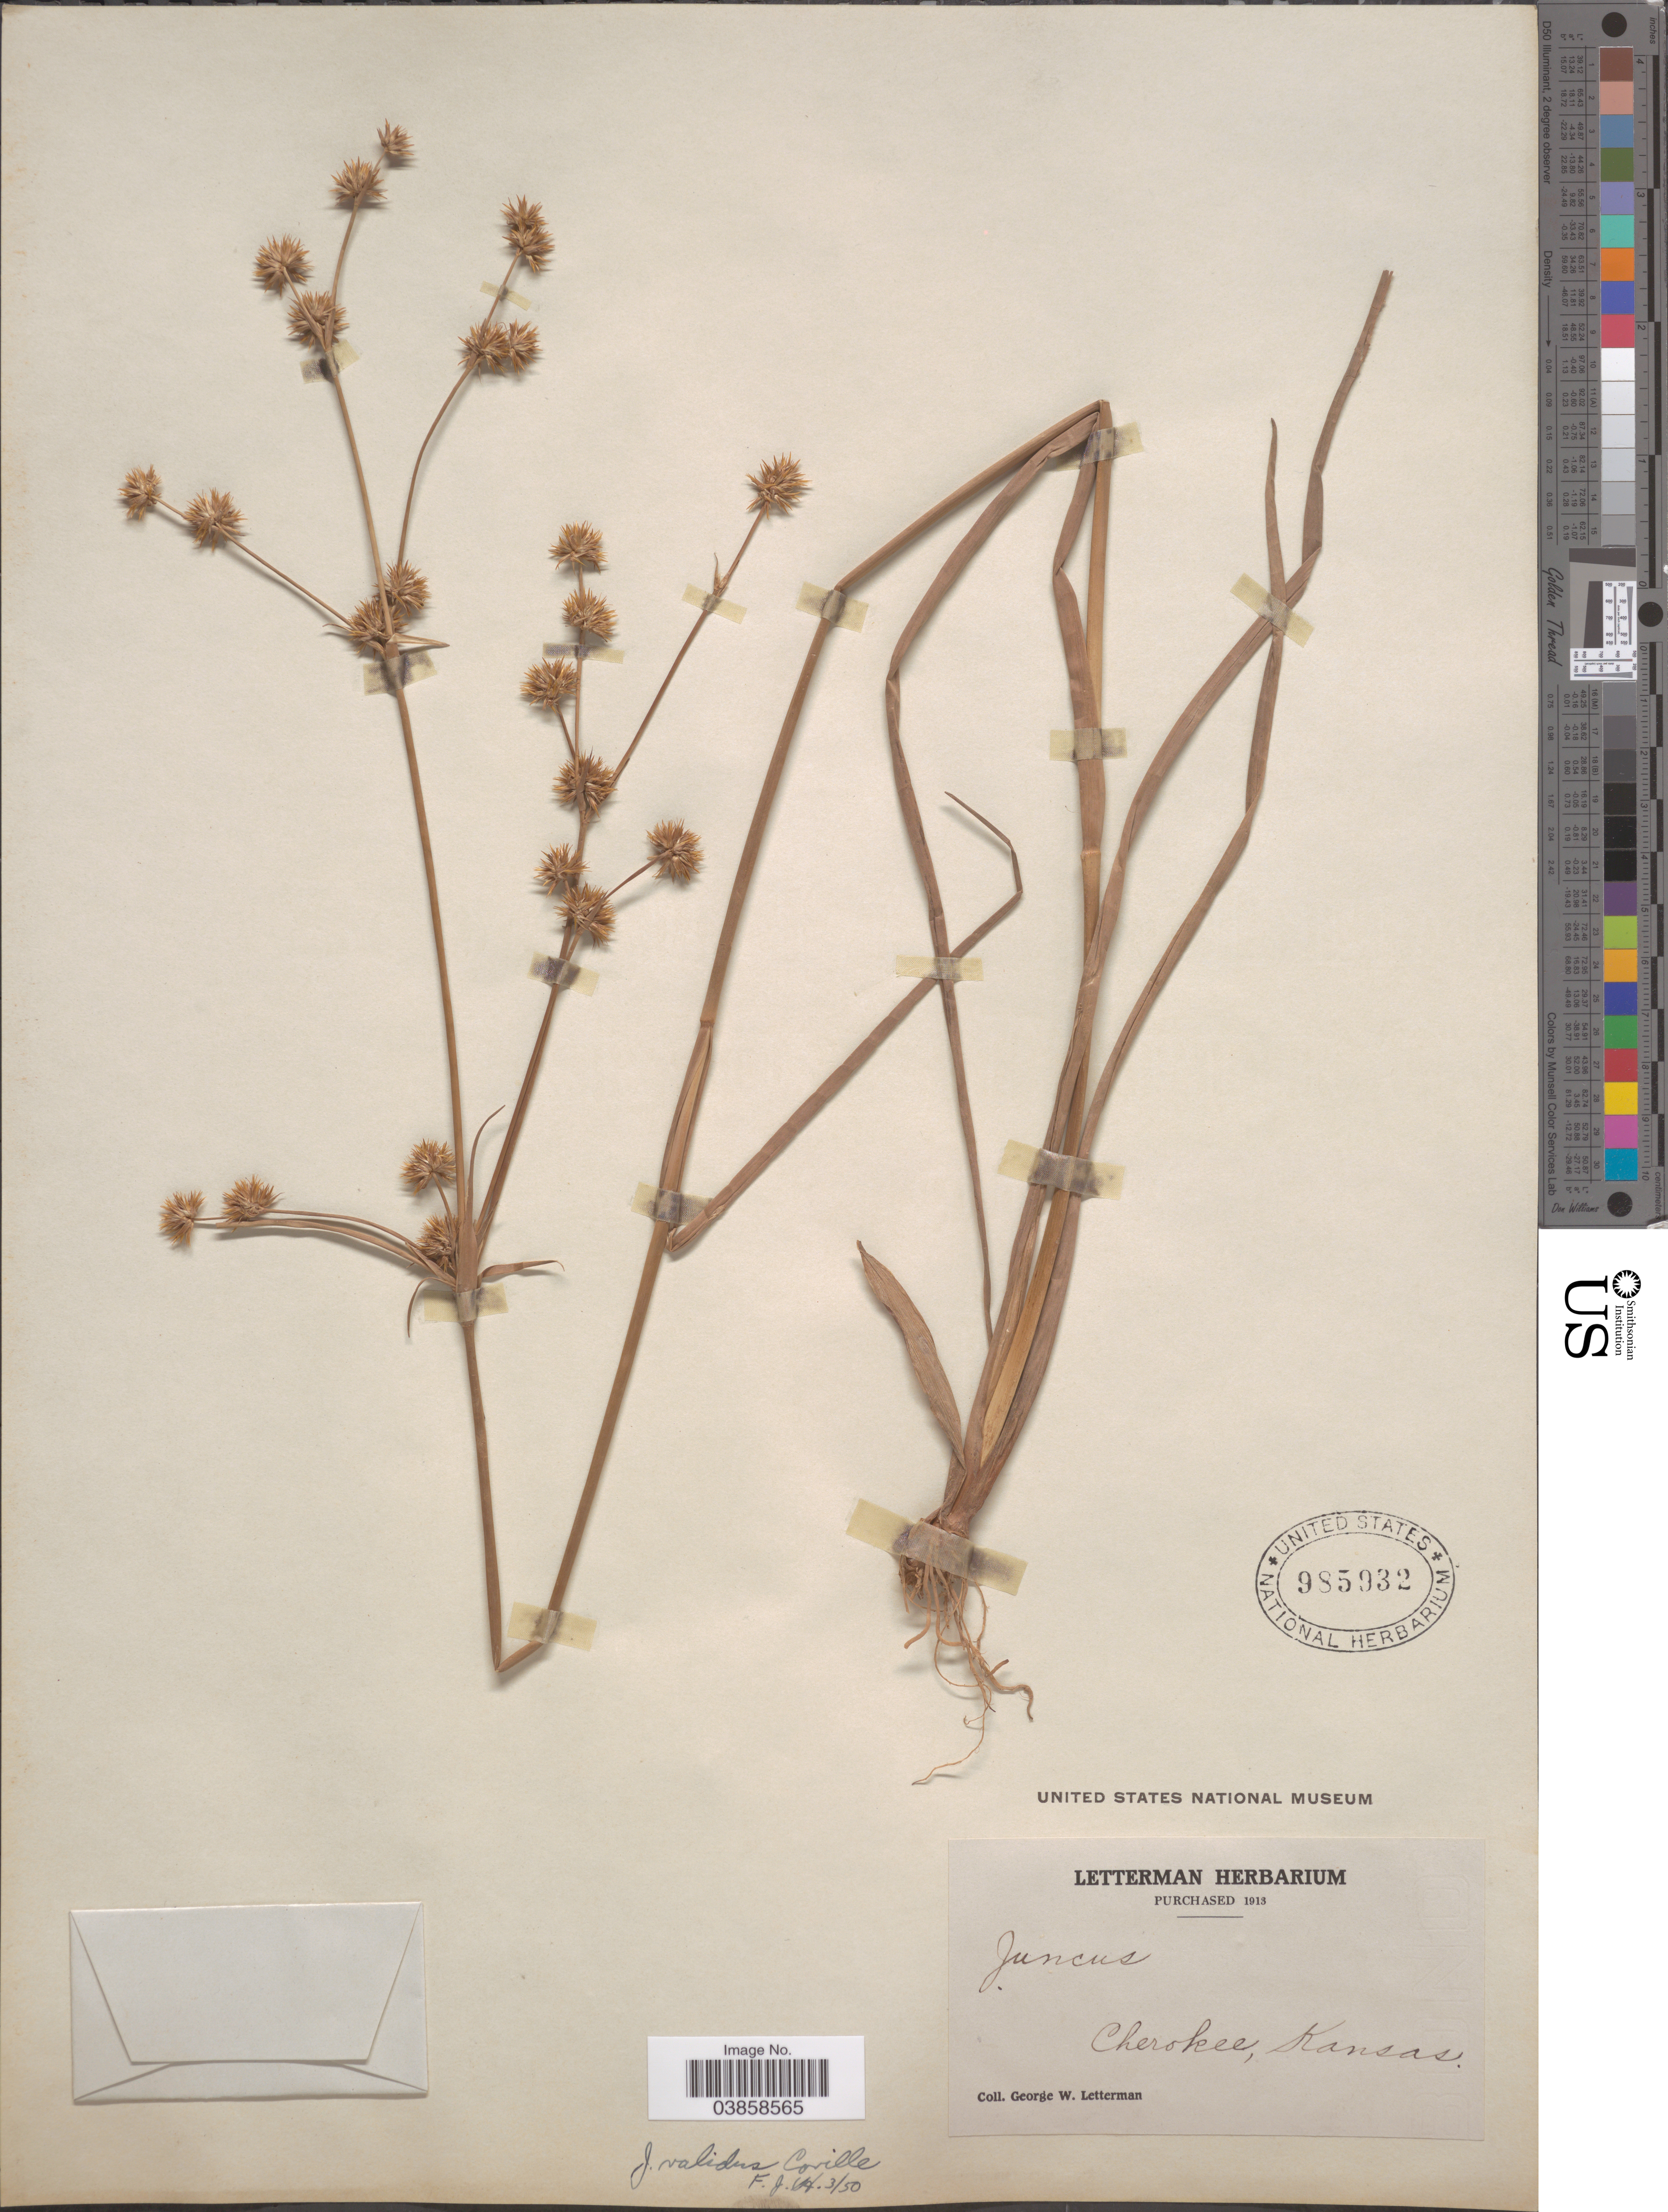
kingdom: Plantae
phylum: Tracheophyta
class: Liliopsida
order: Poales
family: Juncaceae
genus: Juncus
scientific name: Juncus validus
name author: Coville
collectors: G. W. Letterman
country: United States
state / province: Kansas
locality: Cherokee.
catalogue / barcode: US 985932